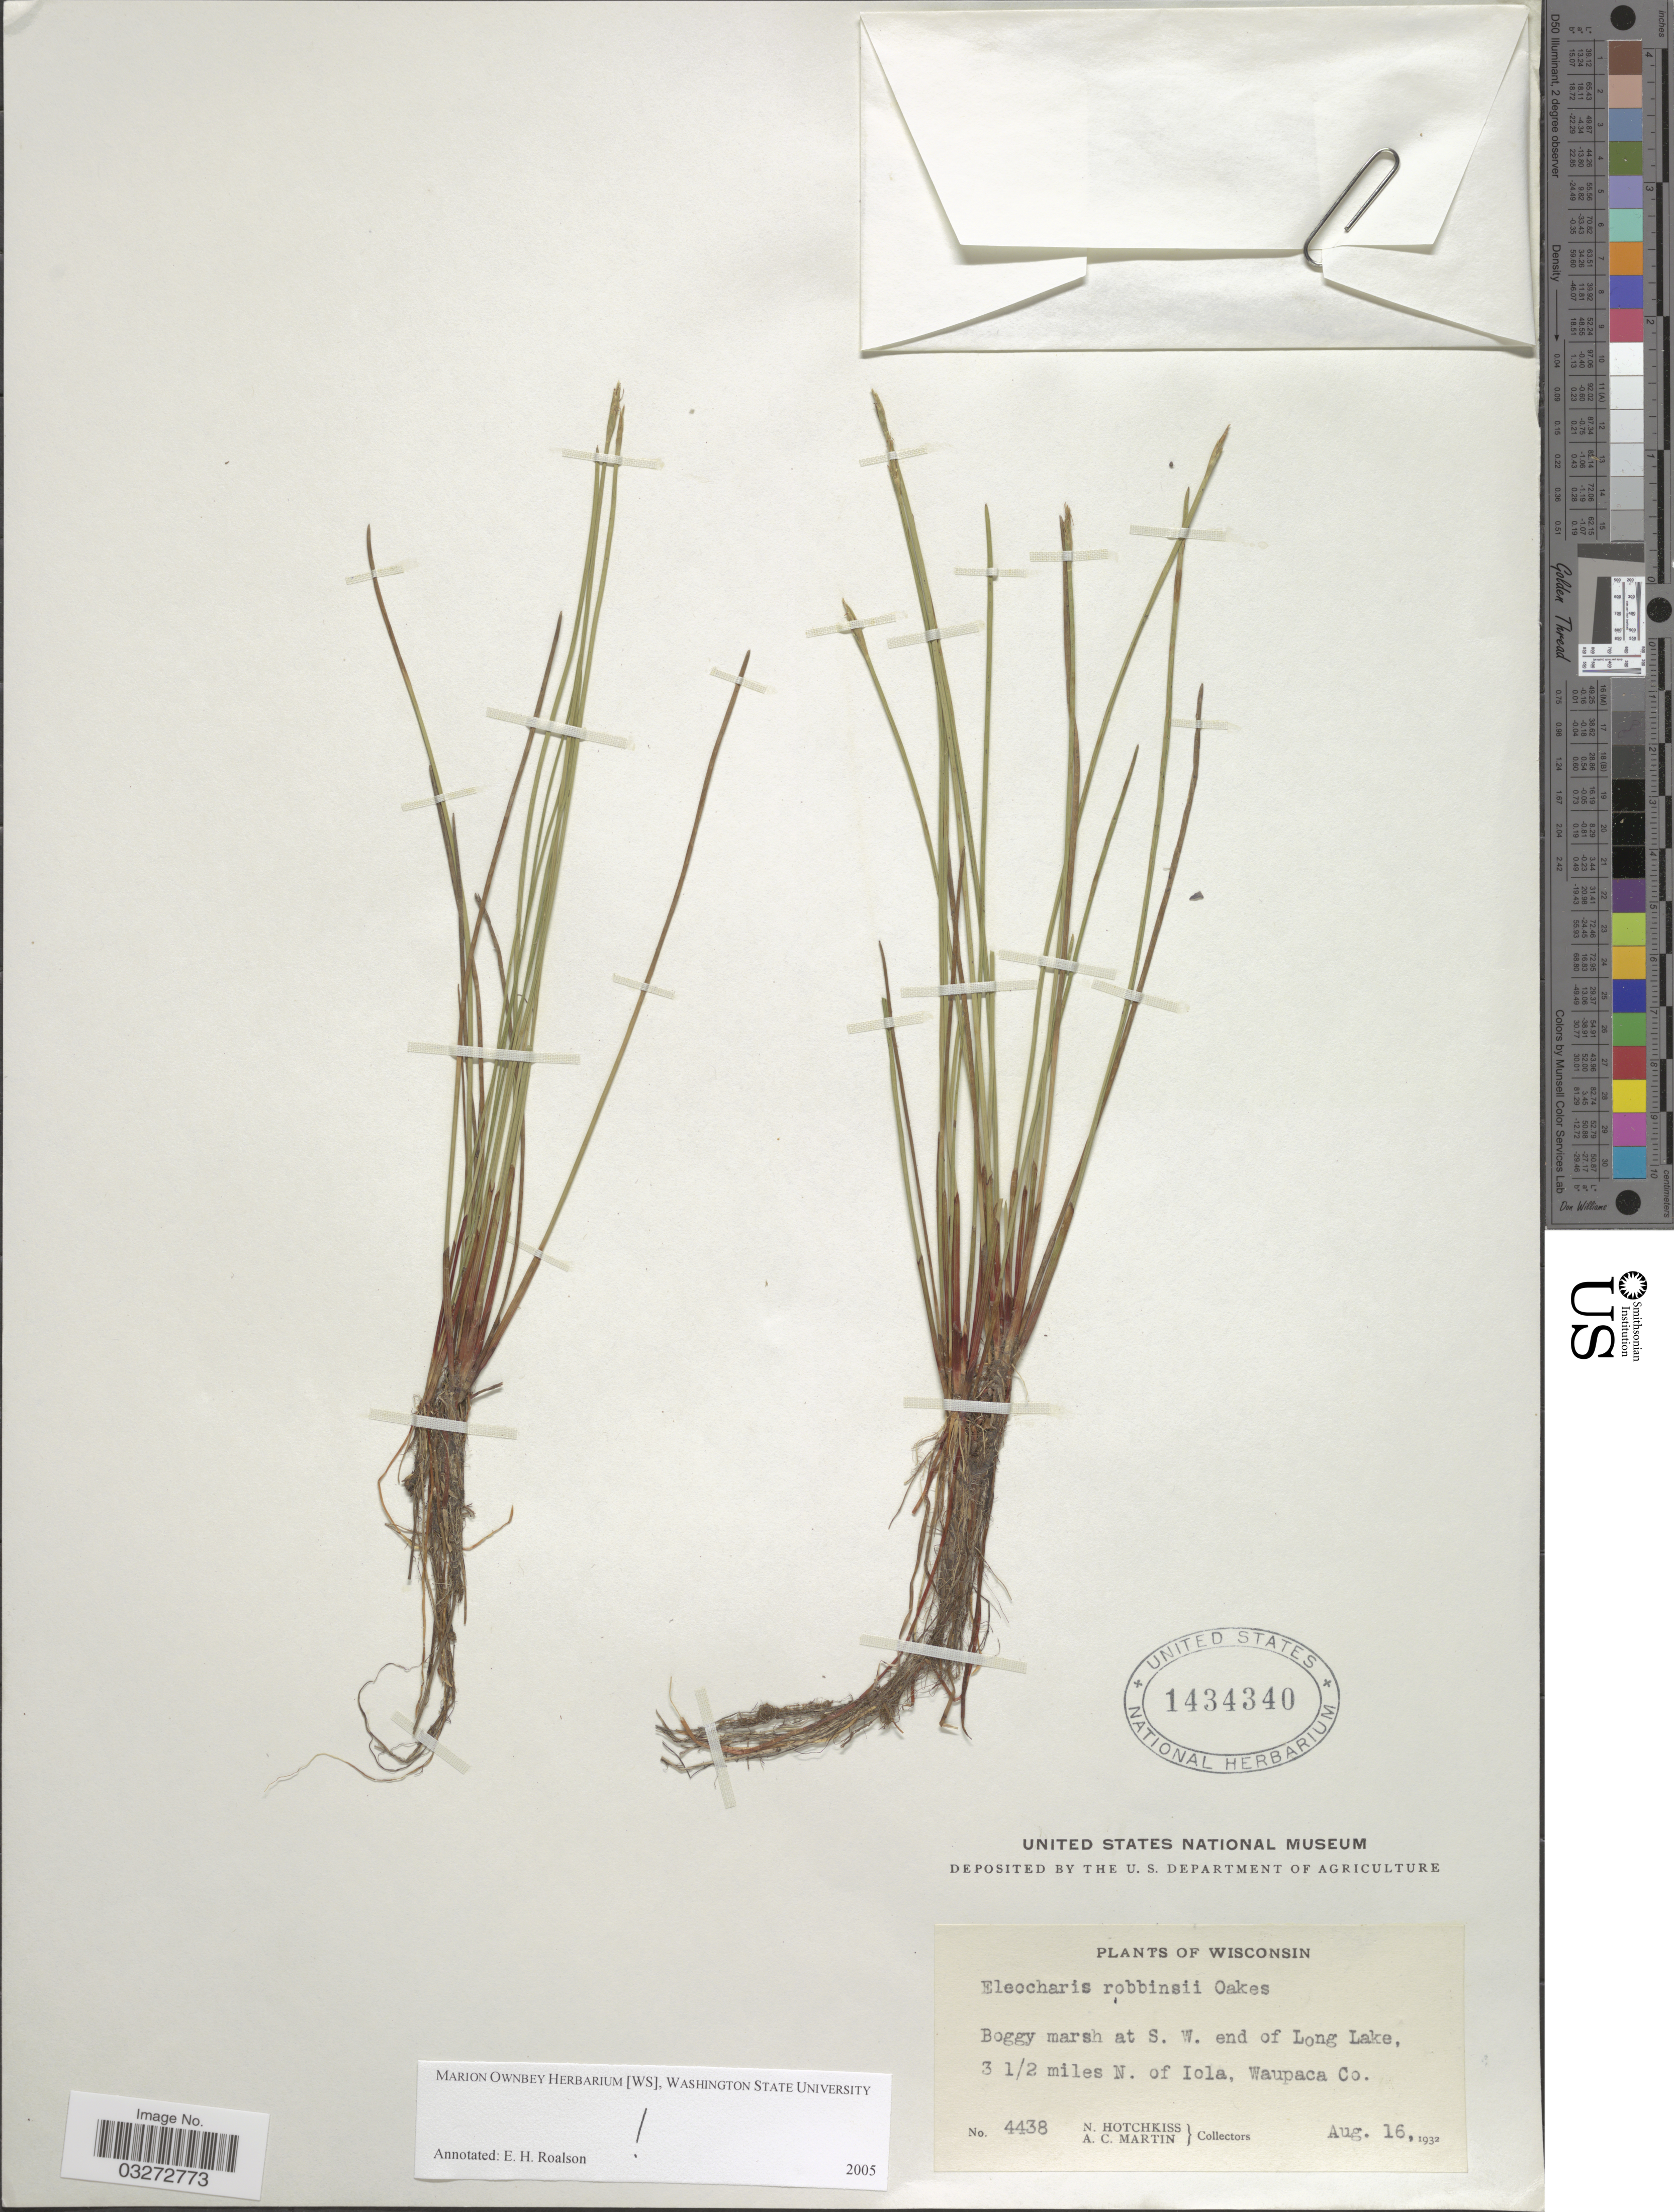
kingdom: Plantae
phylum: Tracheophyta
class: Liliopsida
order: Poales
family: Cyperaceae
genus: Eleocharis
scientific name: Eleocharis robbinsii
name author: Oakes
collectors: N. Hotchkiss & A. C. Martin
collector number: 4438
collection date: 1932-08-16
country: United States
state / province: Wisconsin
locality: Boggy marsh at S.W. end of Long Lake, 3½ miles N. of Iola, Waupaca Co.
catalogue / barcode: US 1434340